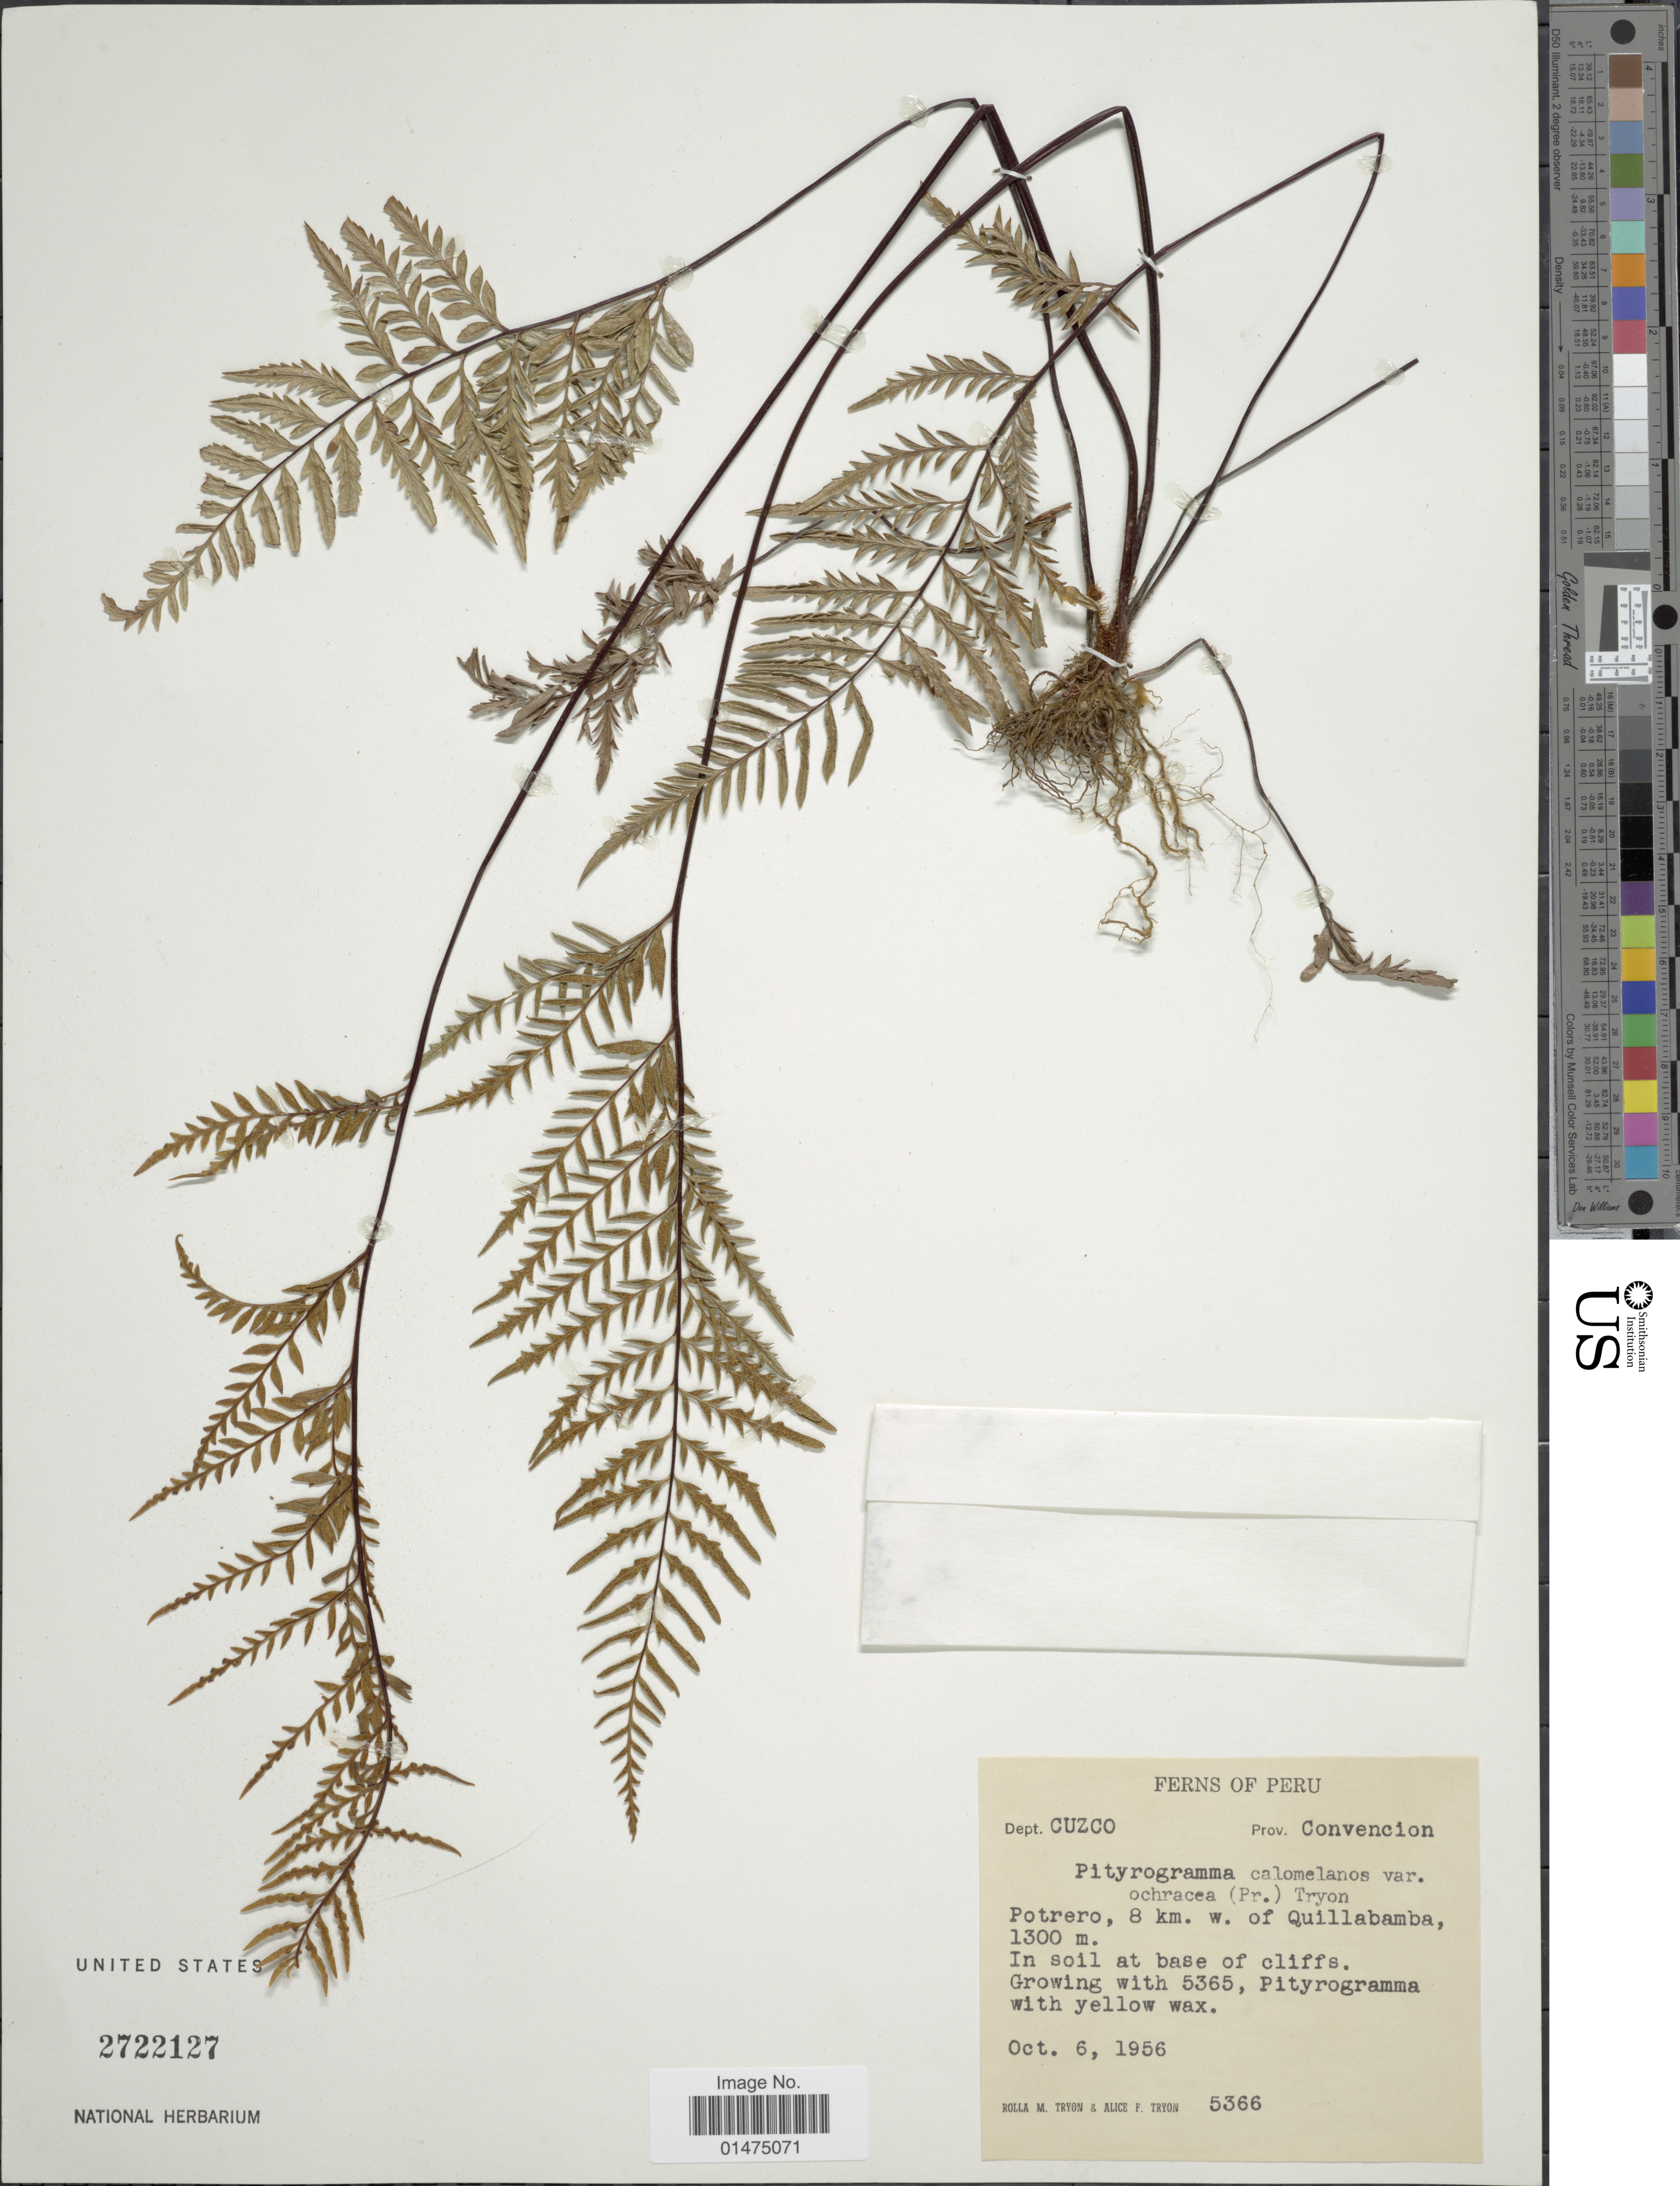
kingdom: Plantae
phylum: Tracheophyta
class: Polypodiopsida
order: Polypodiales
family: Pteridaceae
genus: Pityrogramma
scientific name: Pityrogramma ochracea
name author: (C. Presl) Domin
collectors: R. M. Tryon & A. F. Tryon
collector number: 5366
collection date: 1956-10-06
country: Peru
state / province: Cusco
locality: Dept. Cuzco, Prov. Convencion, Portrero, 8 km. w. of Quillabamba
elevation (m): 1300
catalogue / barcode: US 2722127